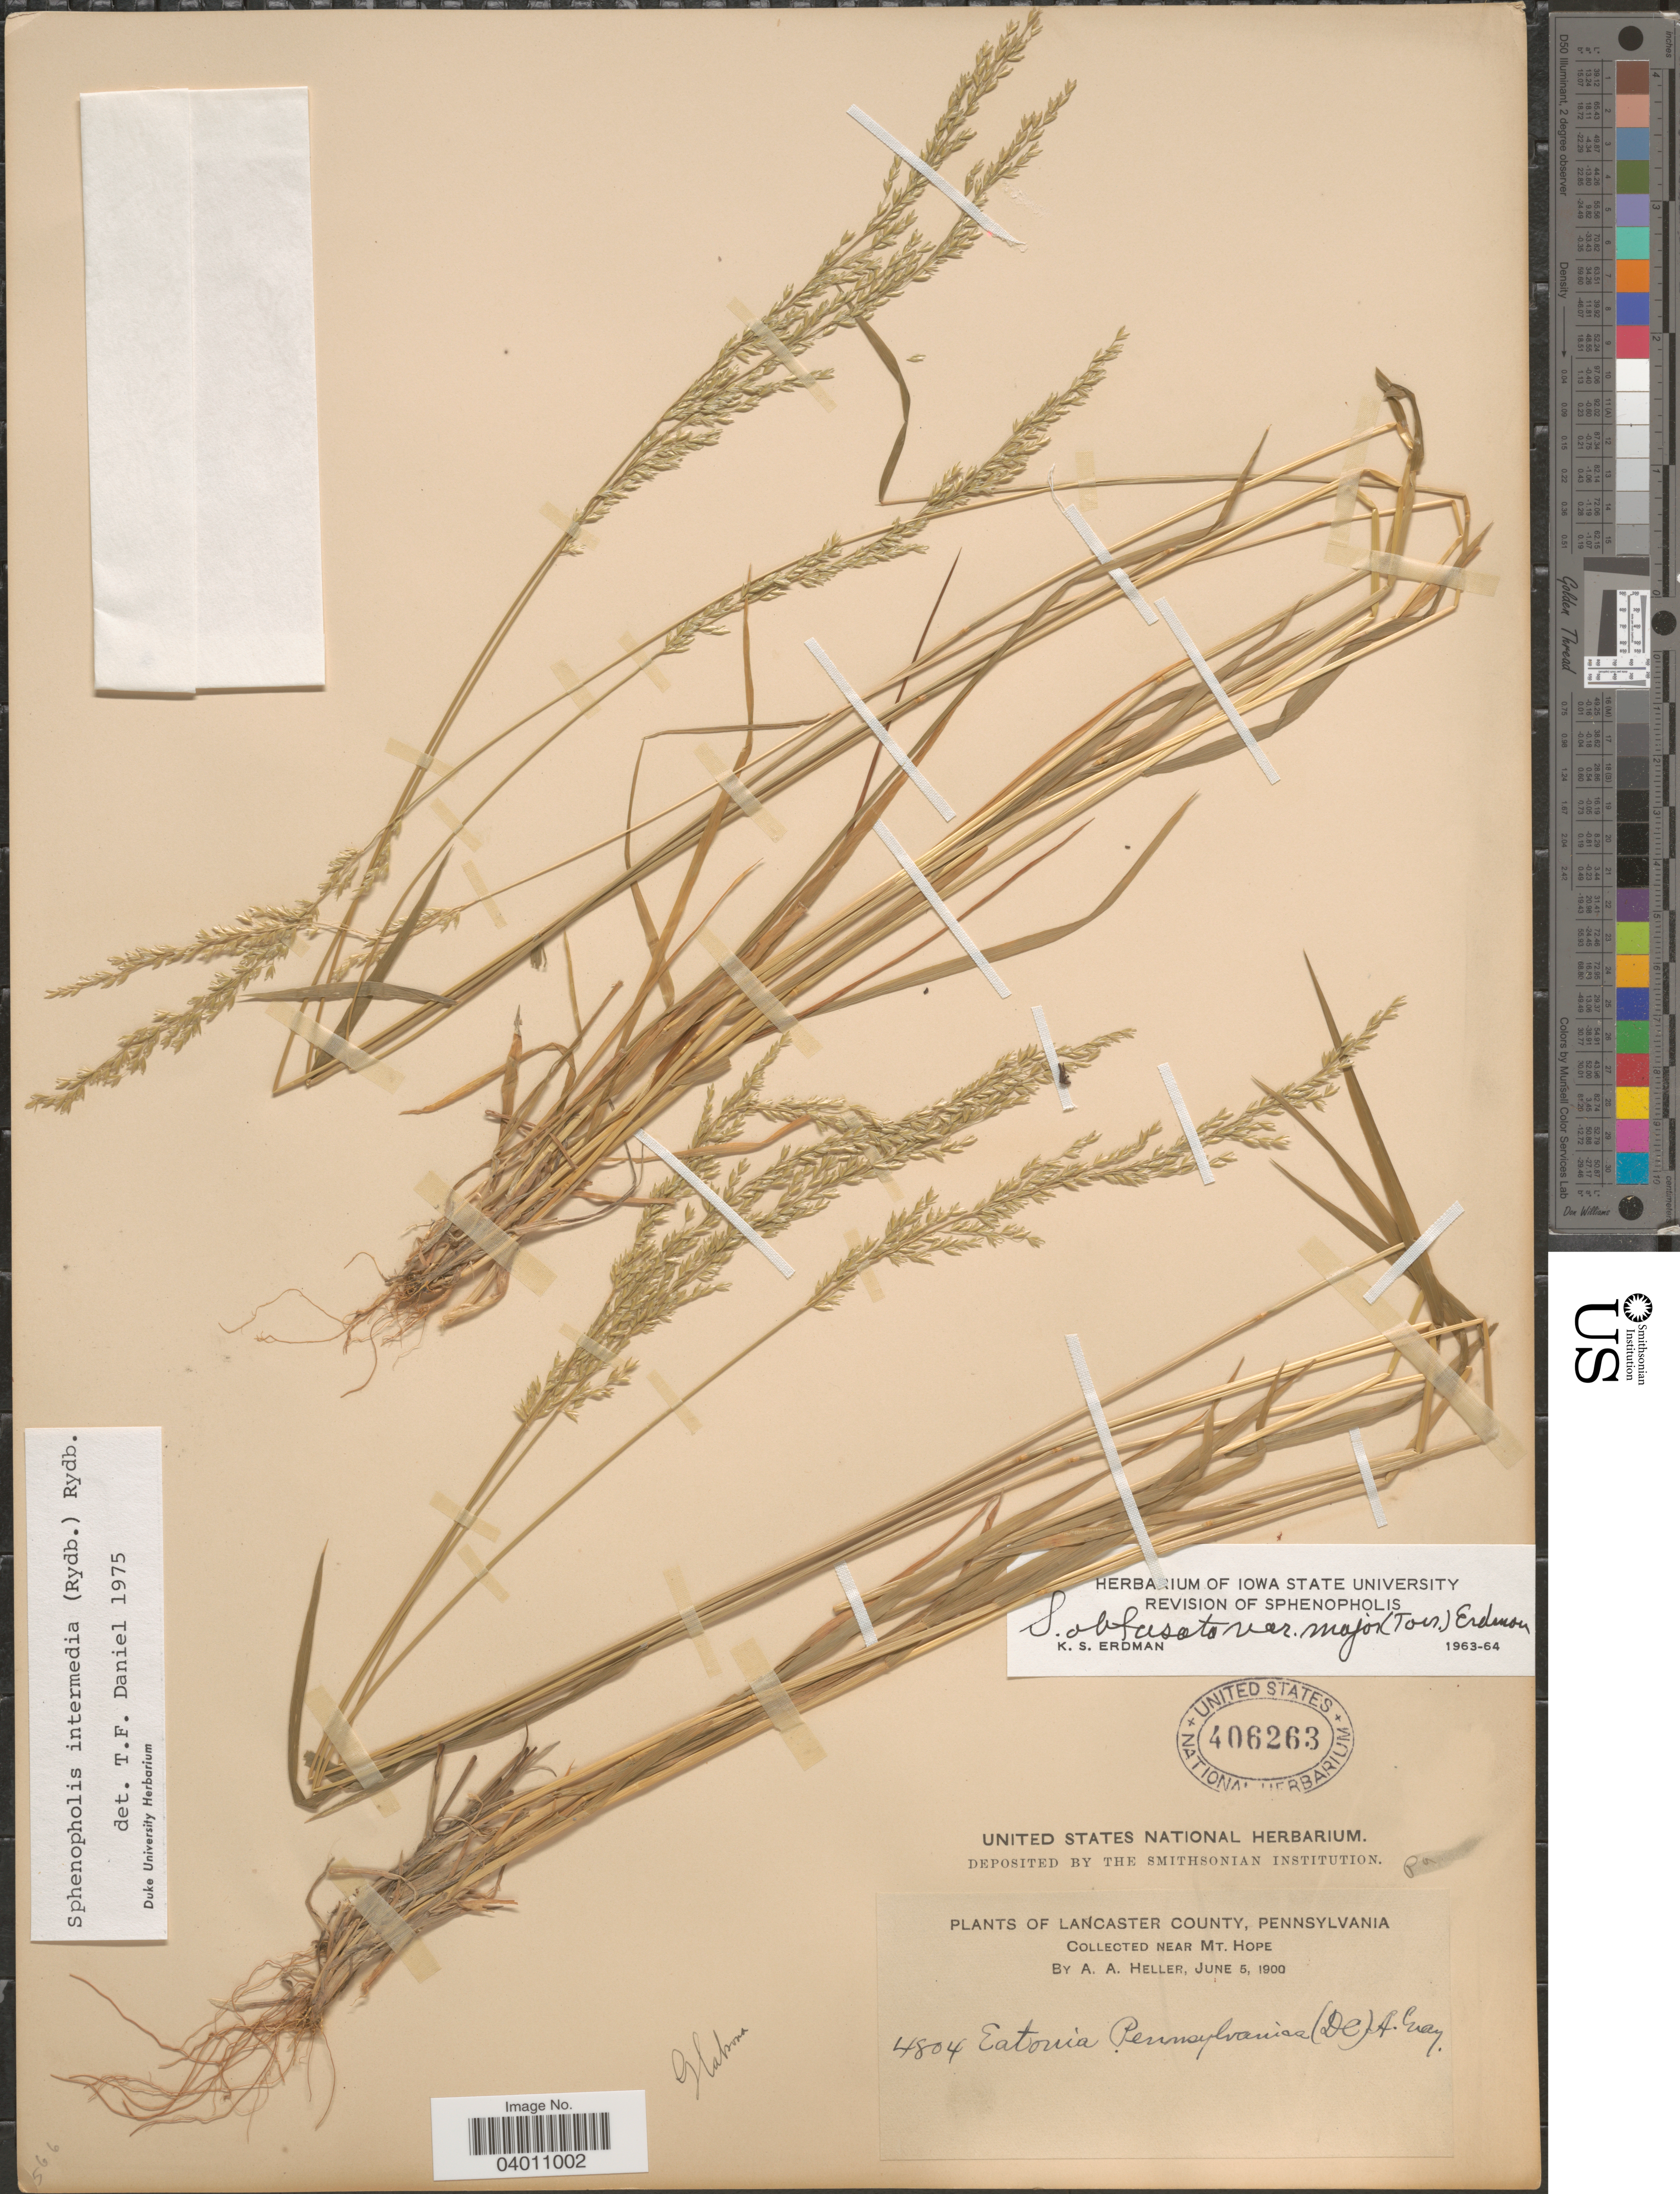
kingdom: Plantae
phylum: Tracheophyta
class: Liliopsida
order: Poales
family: Poaceae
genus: Sphenopholis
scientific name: Sphenopholis intermedia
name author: (Rydb.) Rydb.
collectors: A. A. Heller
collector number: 4804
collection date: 1900-06-05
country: United States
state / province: Pennsylvania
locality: Lancaster County. Near Mt. Hope.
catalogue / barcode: US 406263